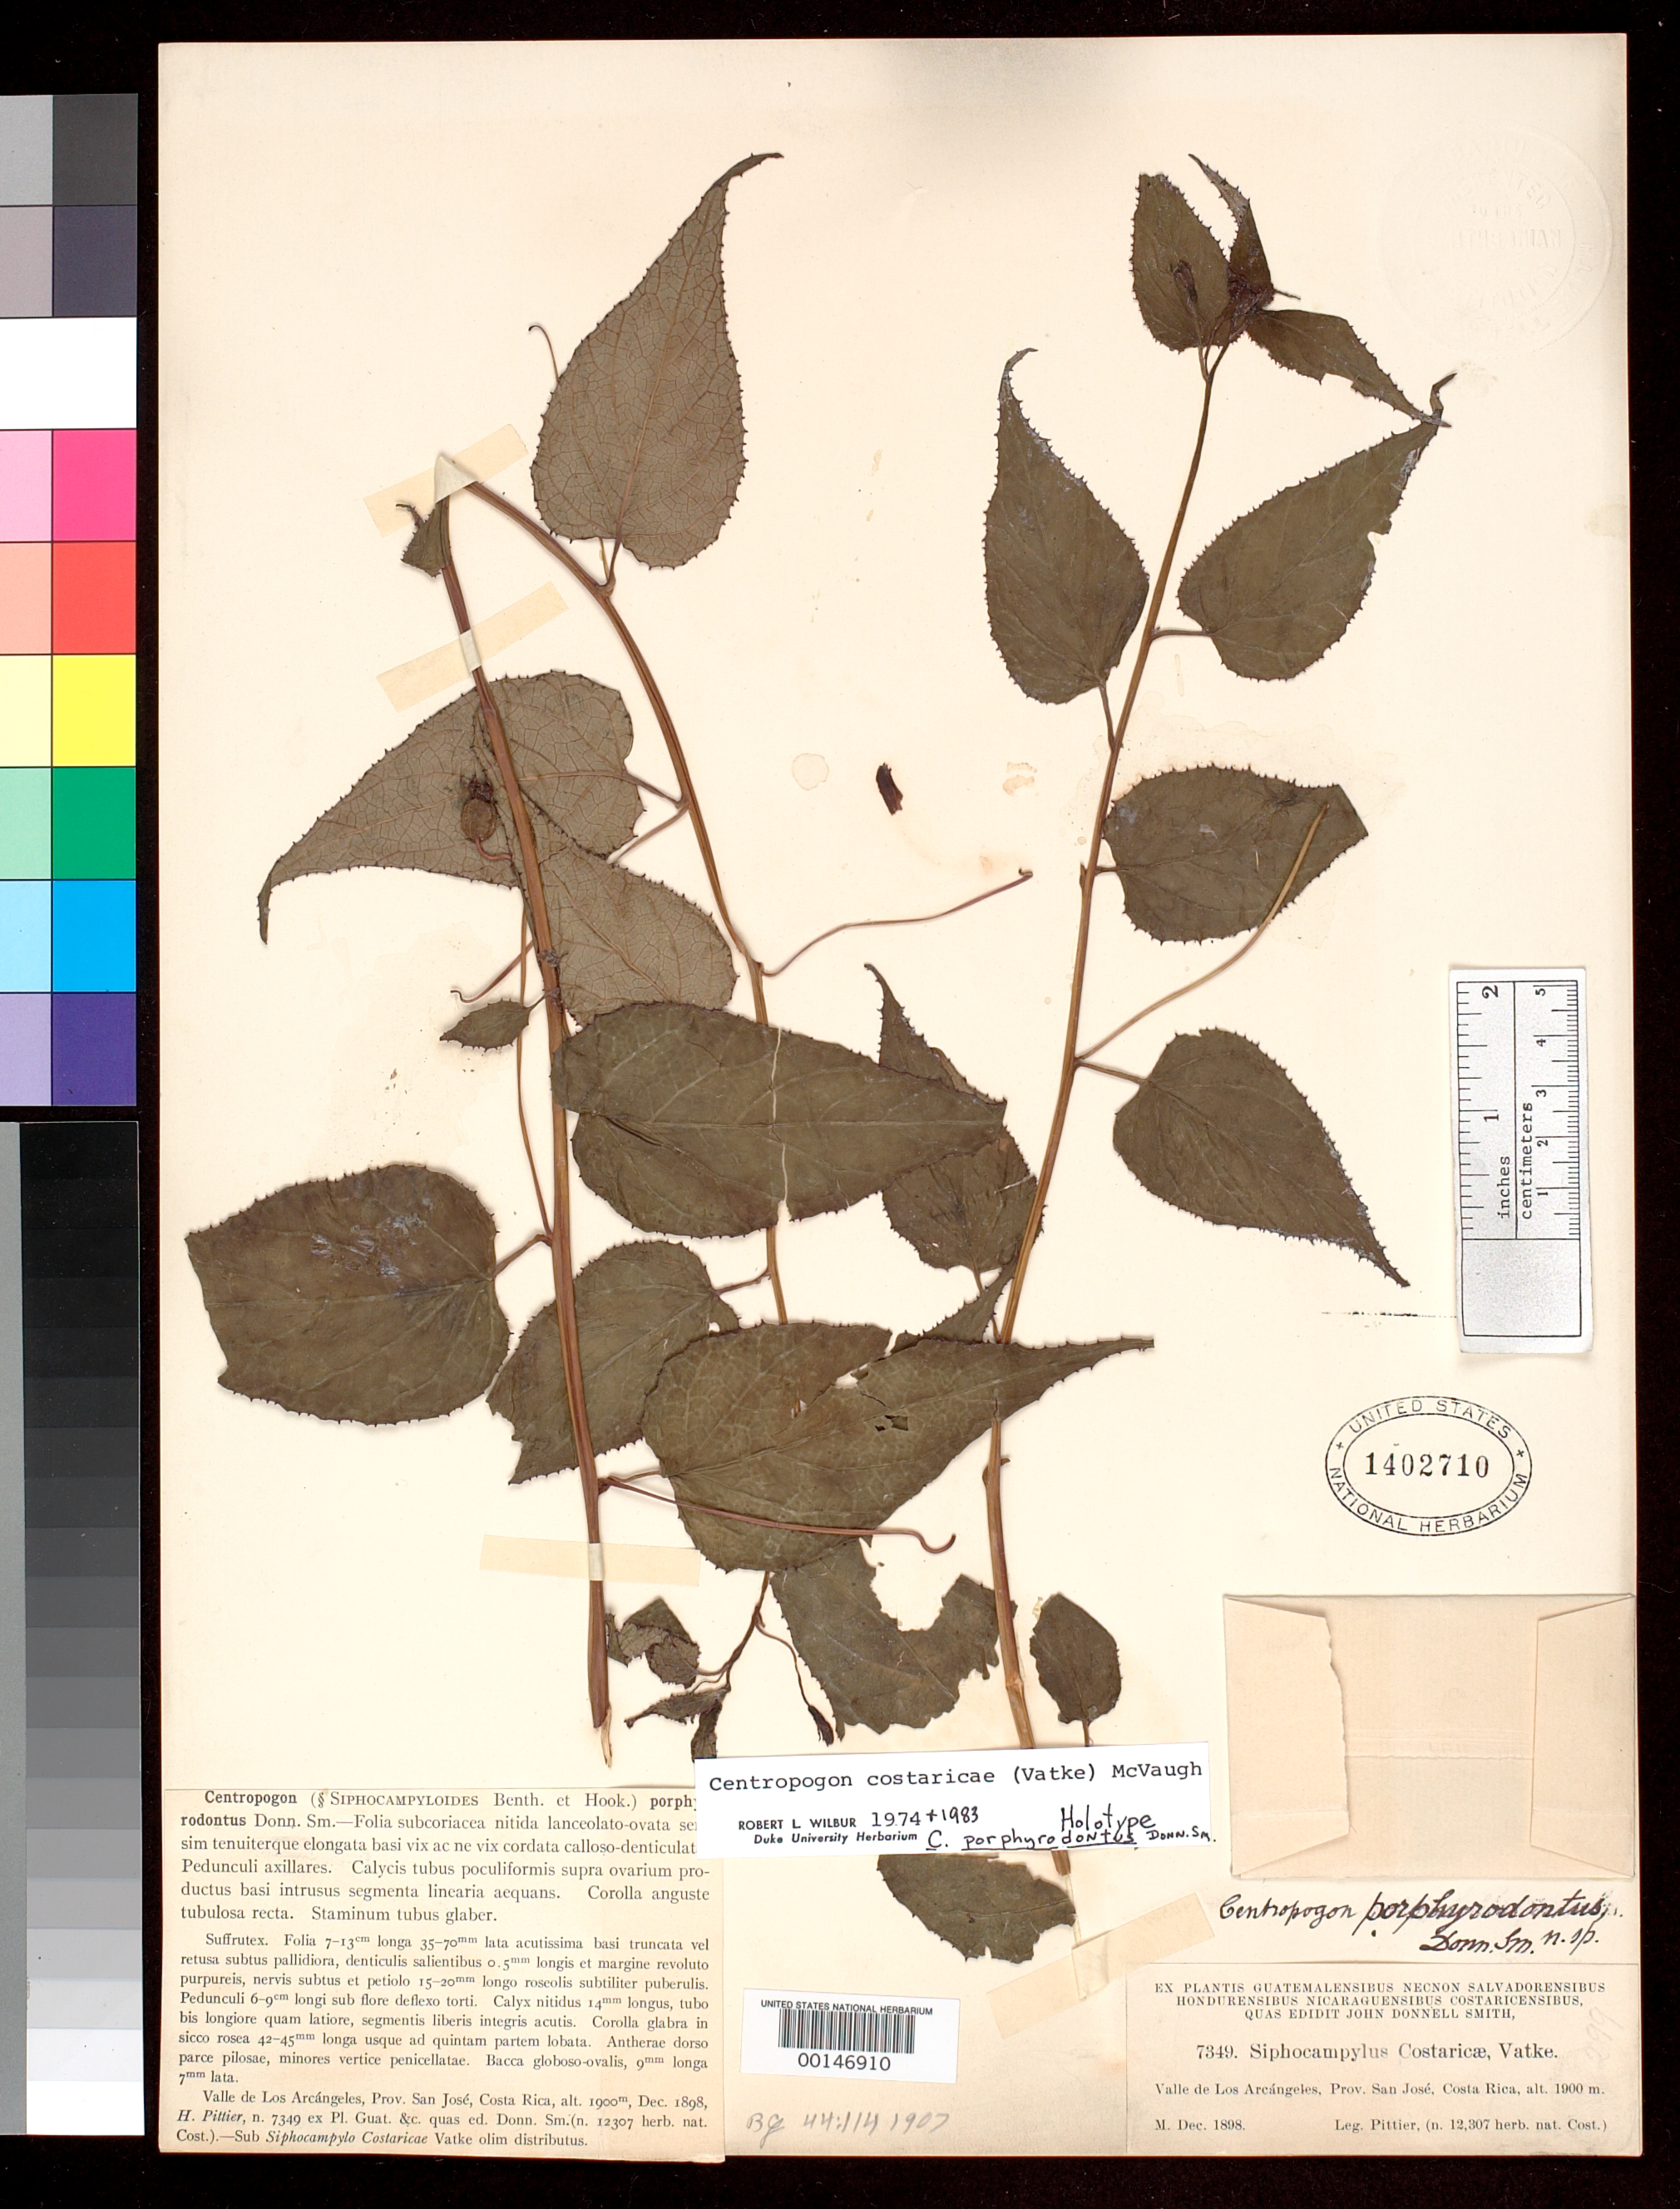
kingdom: Plantae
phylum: Tracheophyta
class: Magnoliopsida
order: Asterales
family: Campanulaceae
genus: Centropogon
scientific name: Centropogon porphyrodontus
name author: Donn. Sm.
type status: Holotype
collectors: H. F. Pittier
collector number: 12307 (JDS 7349)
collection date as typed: Dec 1898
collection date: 1898-12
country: Costa Rica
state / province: San José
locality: Valle de Los Arcangeles.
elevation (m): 1900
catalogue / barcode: US 1402710